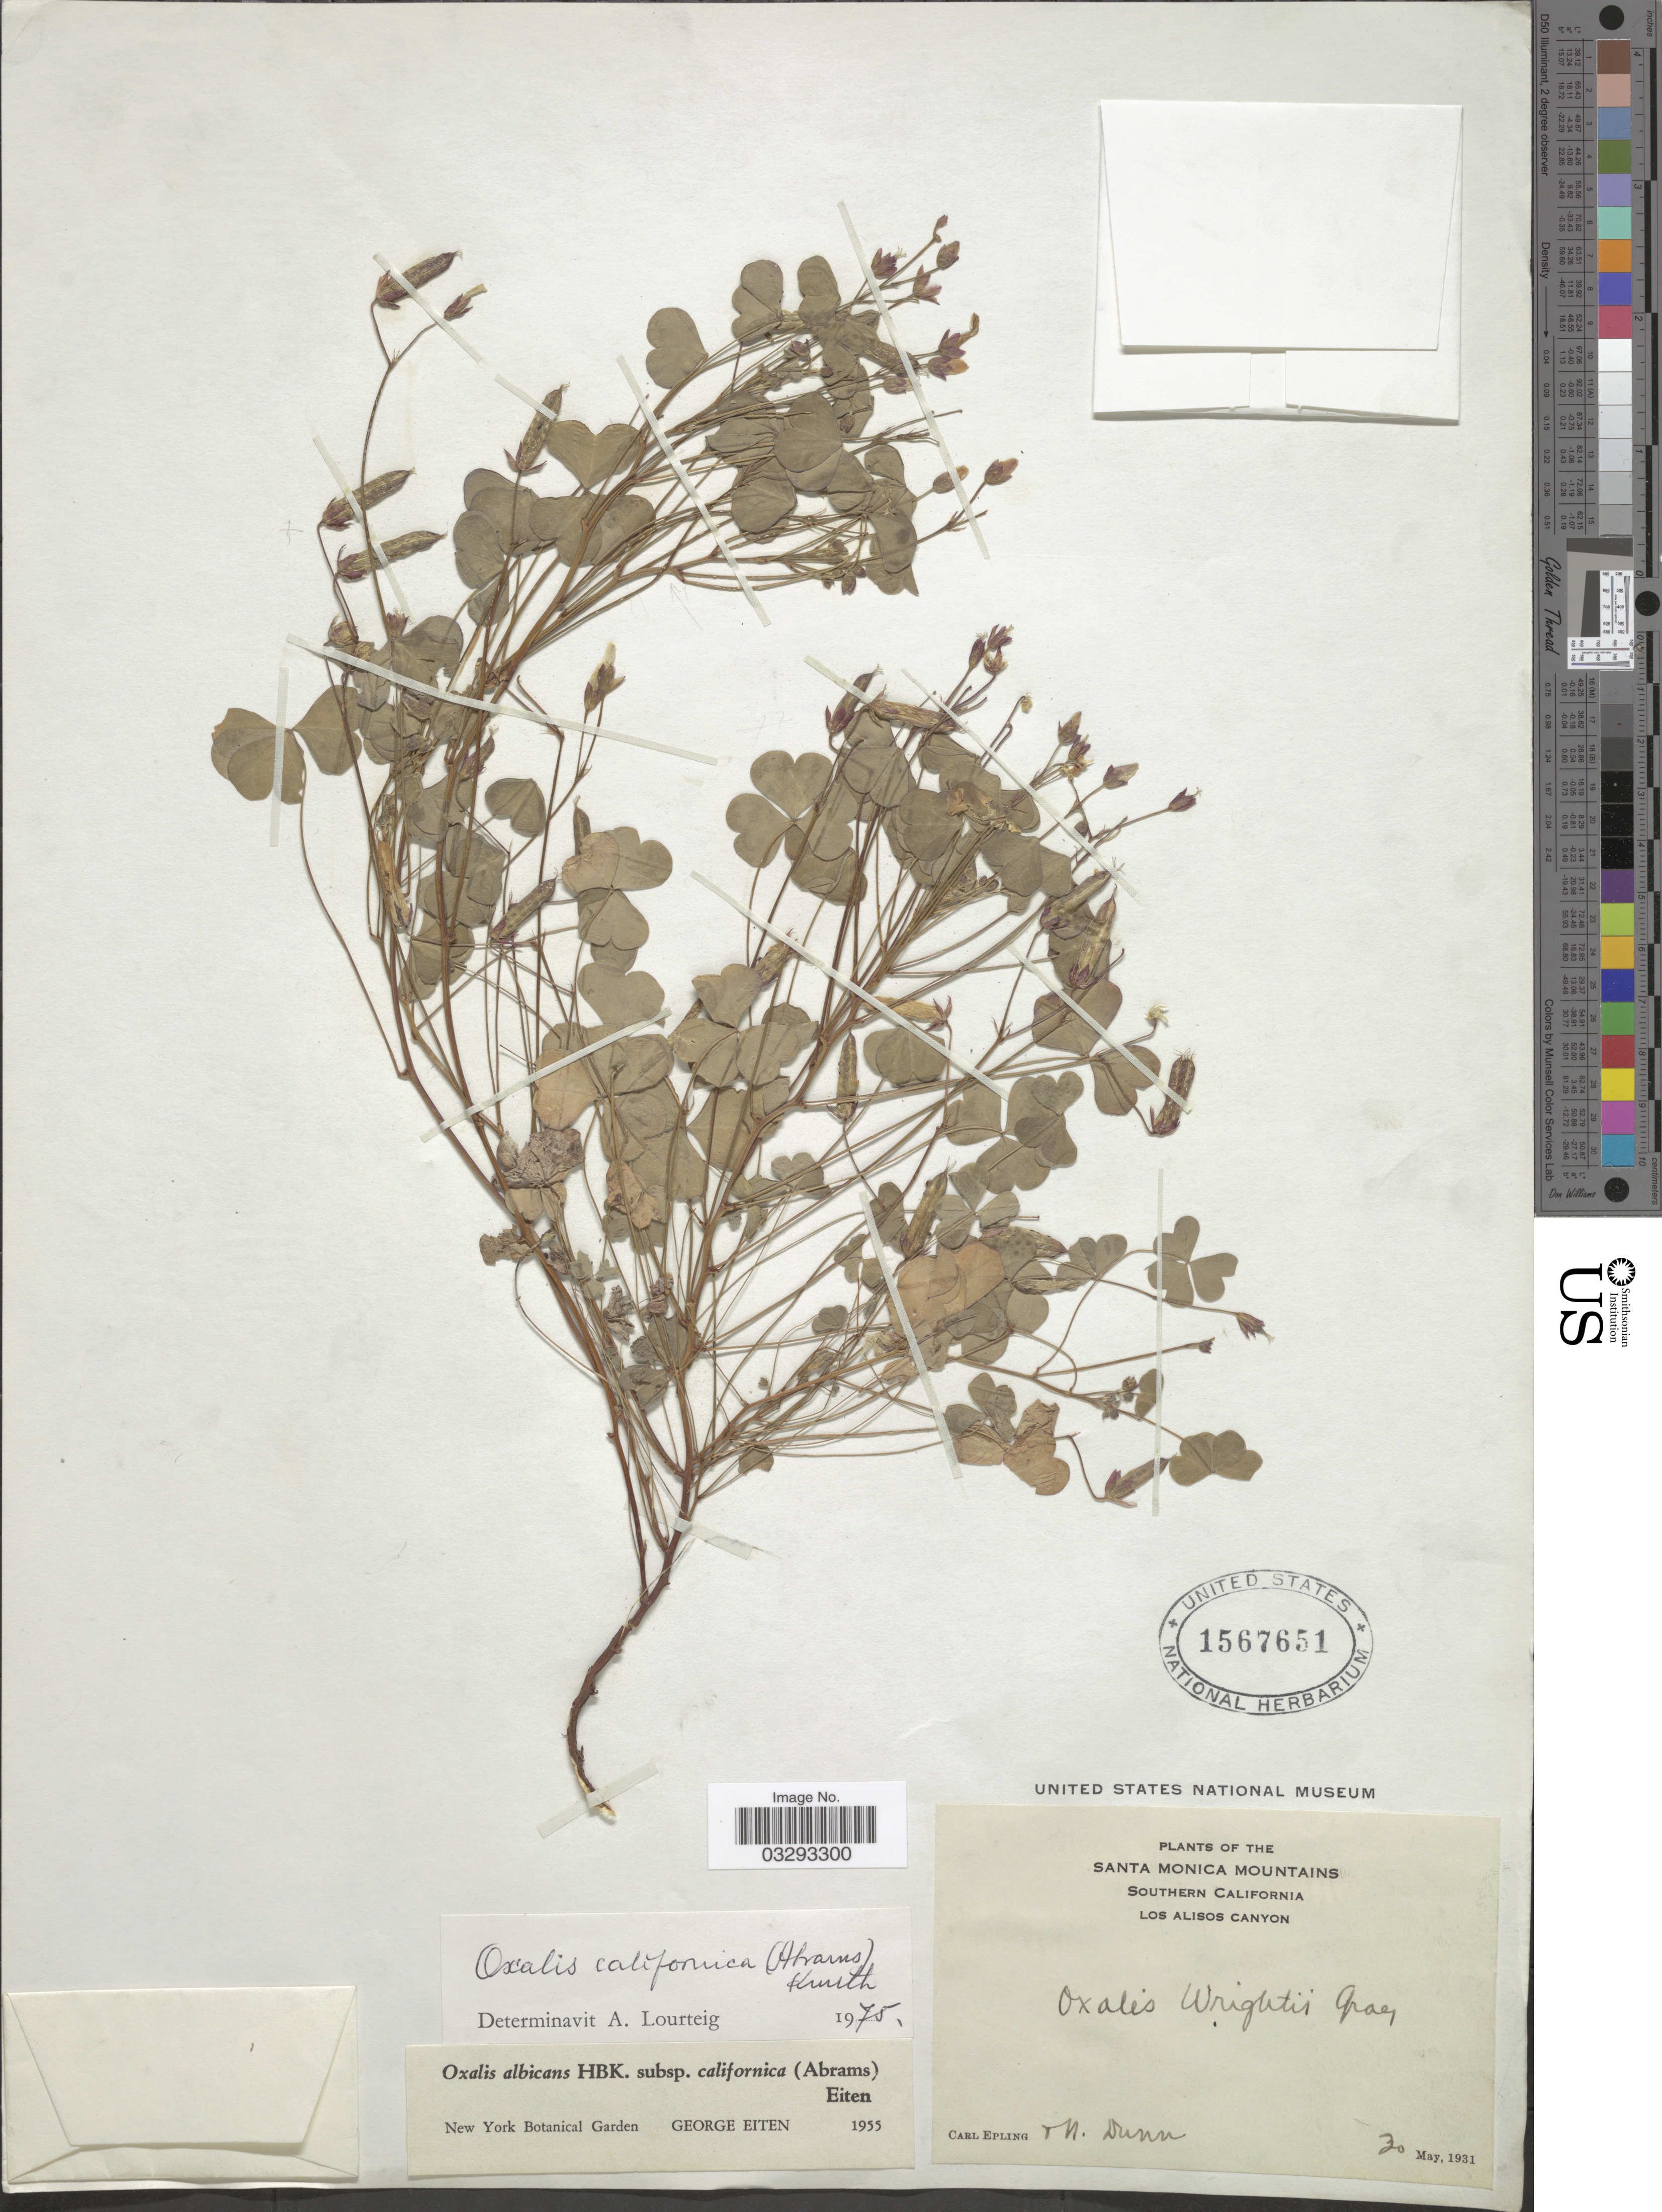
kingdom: Plantae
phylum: Tracheophyta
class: Magnoliopsida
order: Oxalidales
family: Oxalidaceae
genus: Oxalis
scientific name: Oxalis californica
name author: (Abrams) R. Knuth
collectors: C. C. Epling & N. Dunn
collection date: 1931-05-30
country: United States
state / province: California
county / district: Los Angeles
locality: Santa Monica Mountains. Southern California. Los Alisos Canyon.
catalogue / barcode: US 1567651